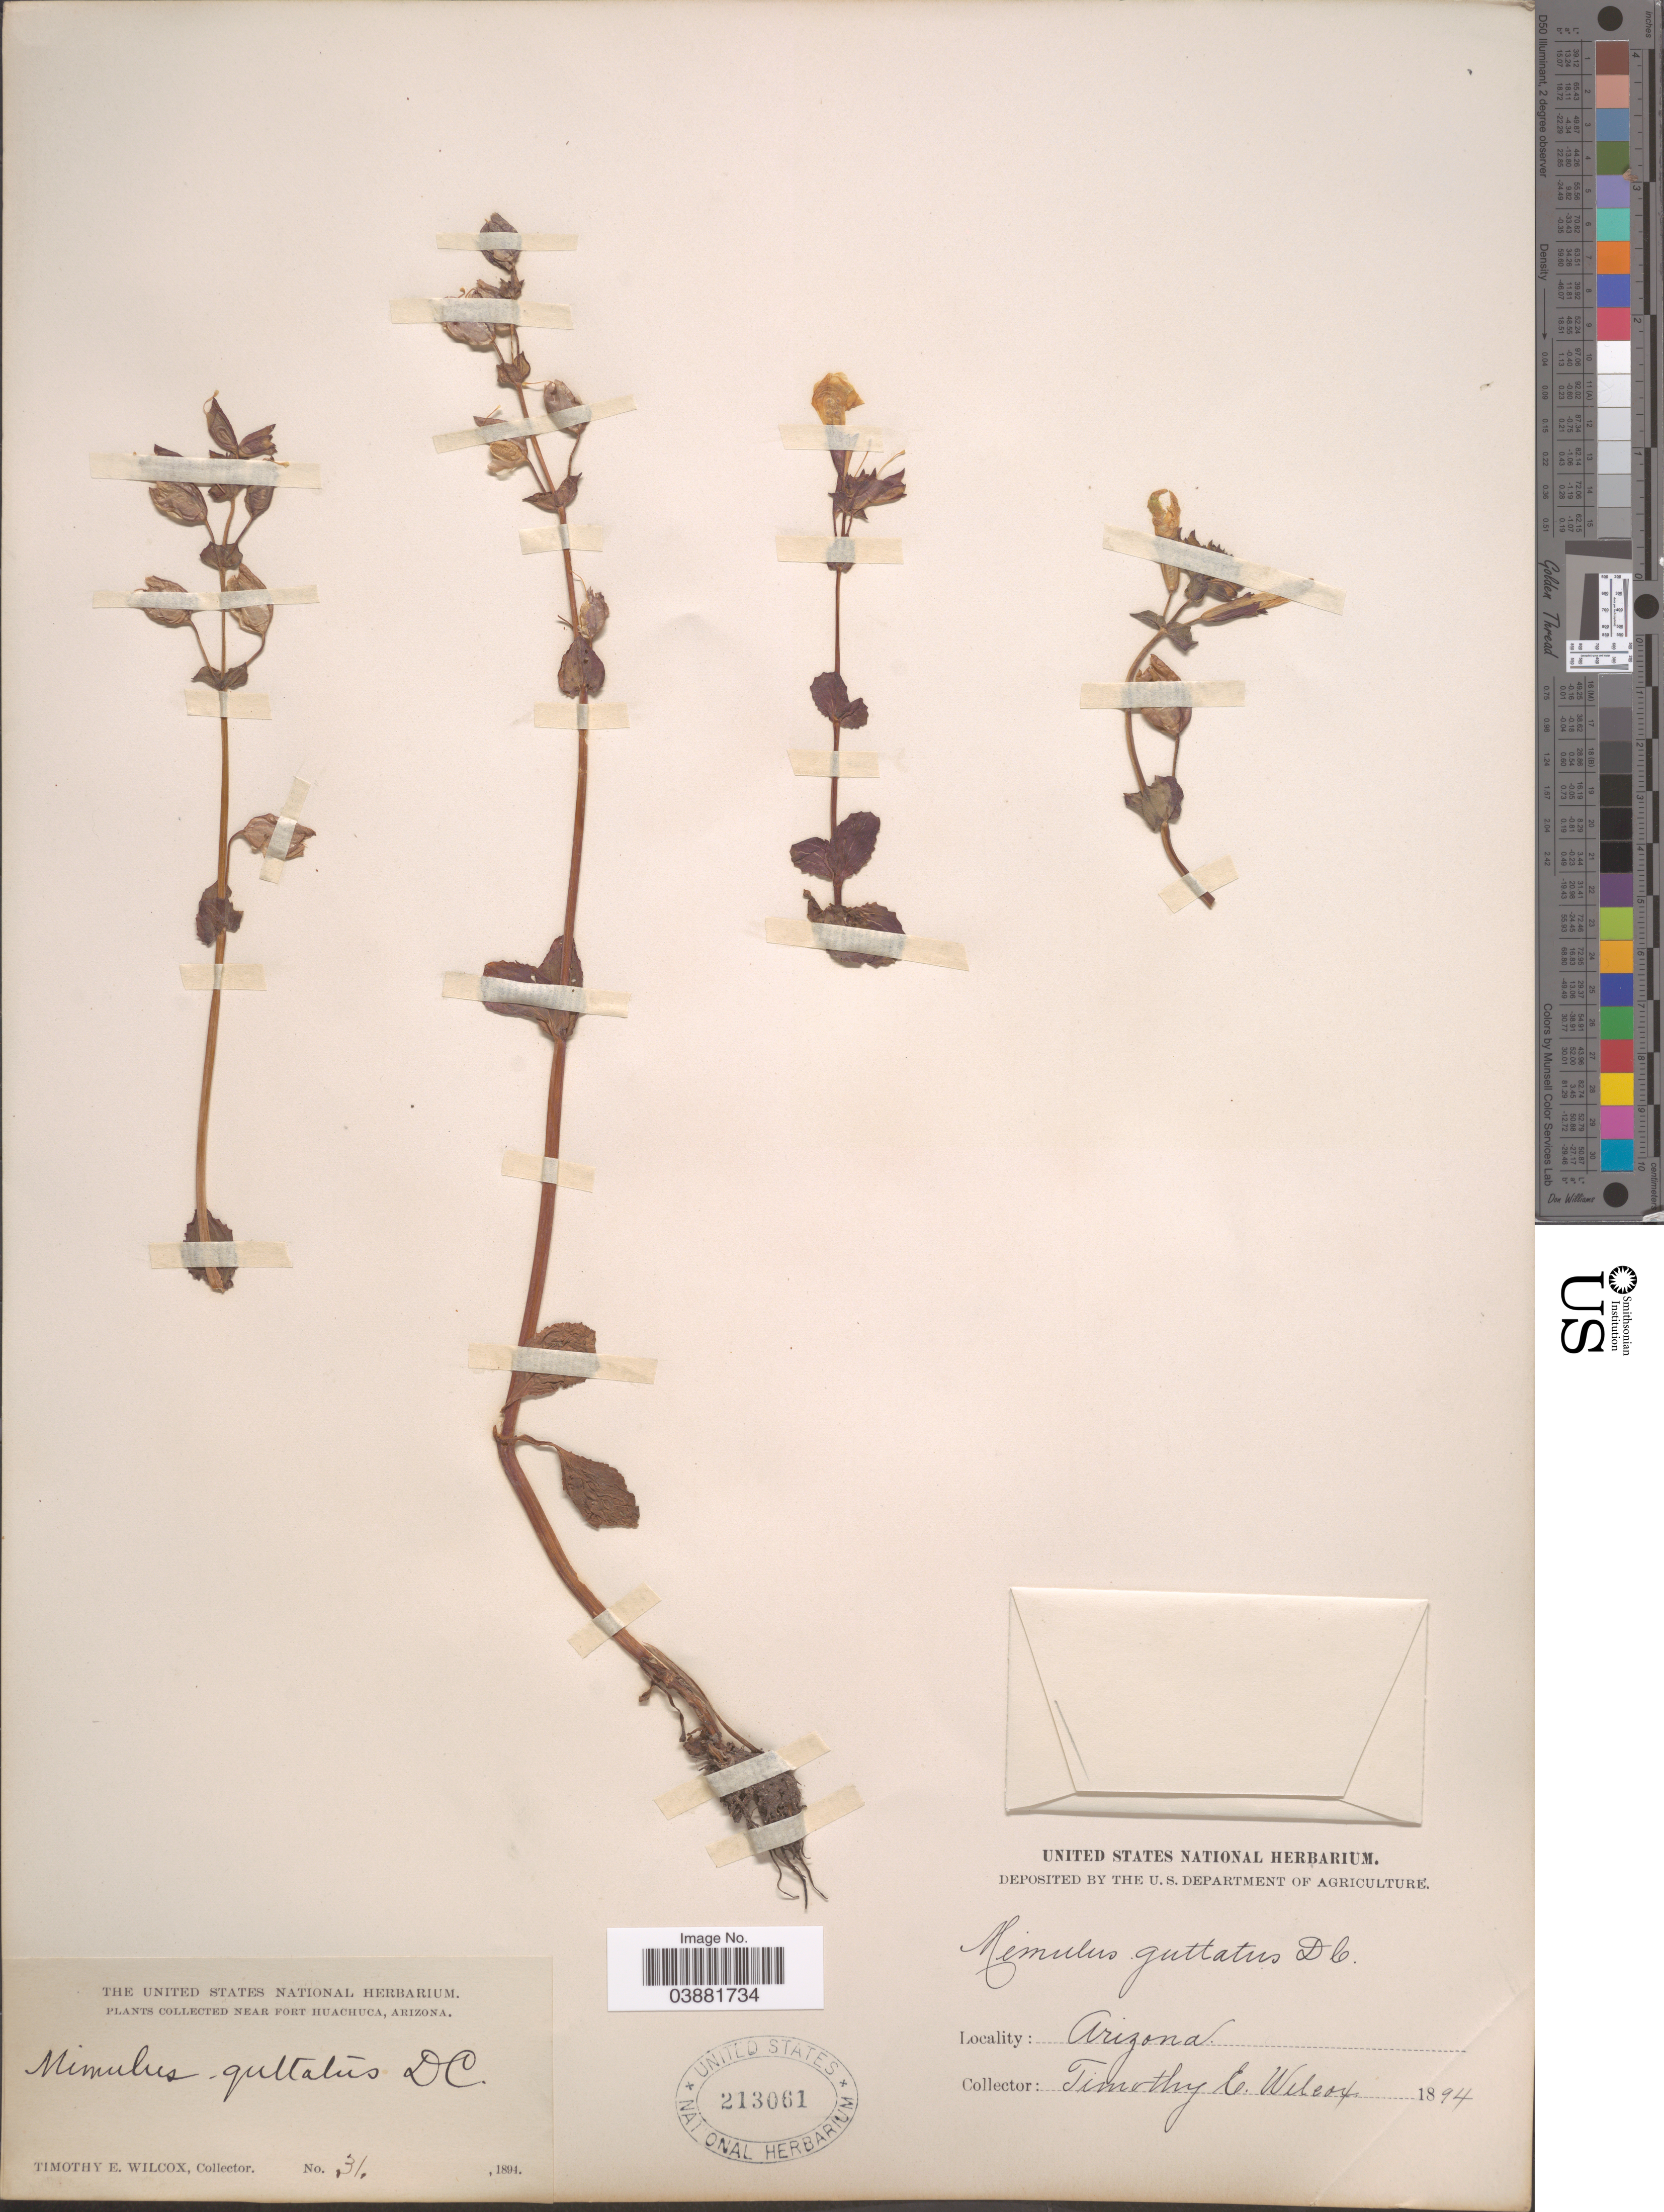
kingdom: Plantae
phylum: Tracheophyta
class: Magnoliopsida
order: Lamiales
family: Phrymaceae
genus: Mimulus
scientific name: Mimulus guttatus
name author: DC.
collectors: T. E. Wilcox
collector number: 31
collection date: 1894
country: United States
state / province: Arizona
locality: Near Fort Huachuca.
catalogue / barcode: US 213061